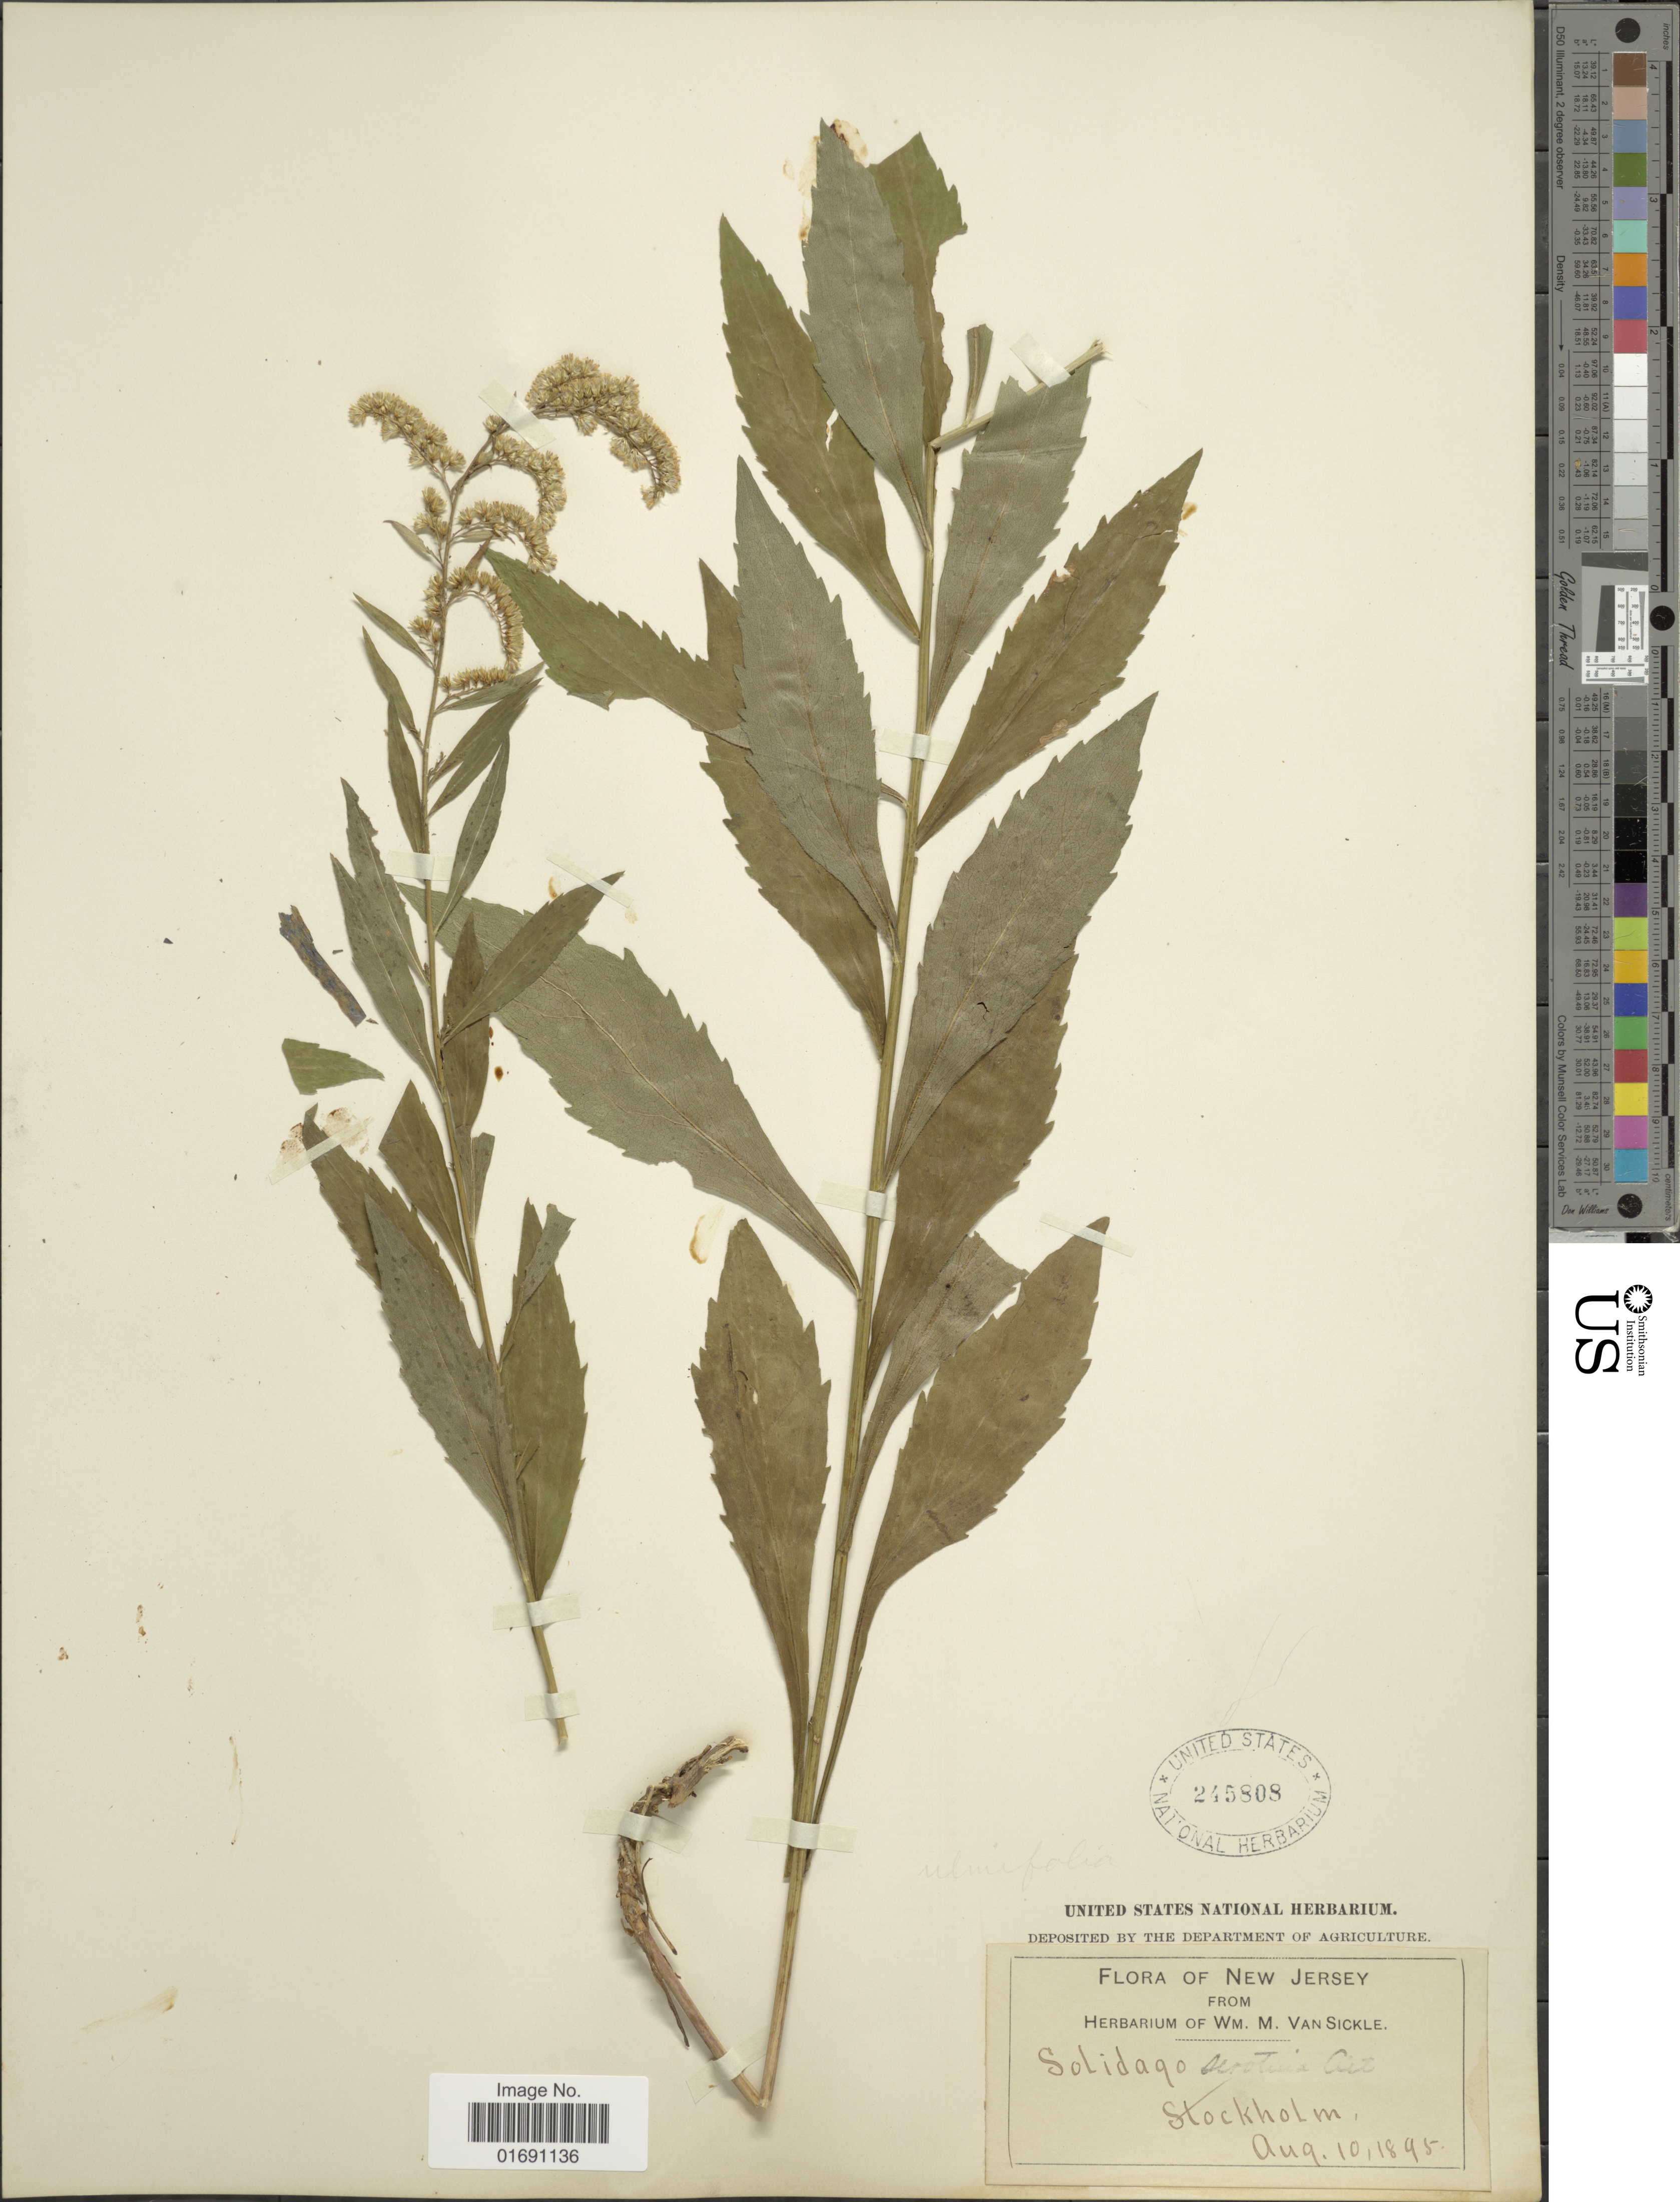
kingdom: Plantae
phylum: Tracheophyta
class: Magnoliopsida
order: Asterales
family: Asteraceae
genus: Solidago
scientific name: Solidago ulmifolia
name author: Muhl. ex Willd.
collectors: ex herb. Wm. M. Van Sickle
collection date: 1895-08-10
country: United States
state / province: New Jersey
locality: Stockholm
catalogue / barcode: US 245808